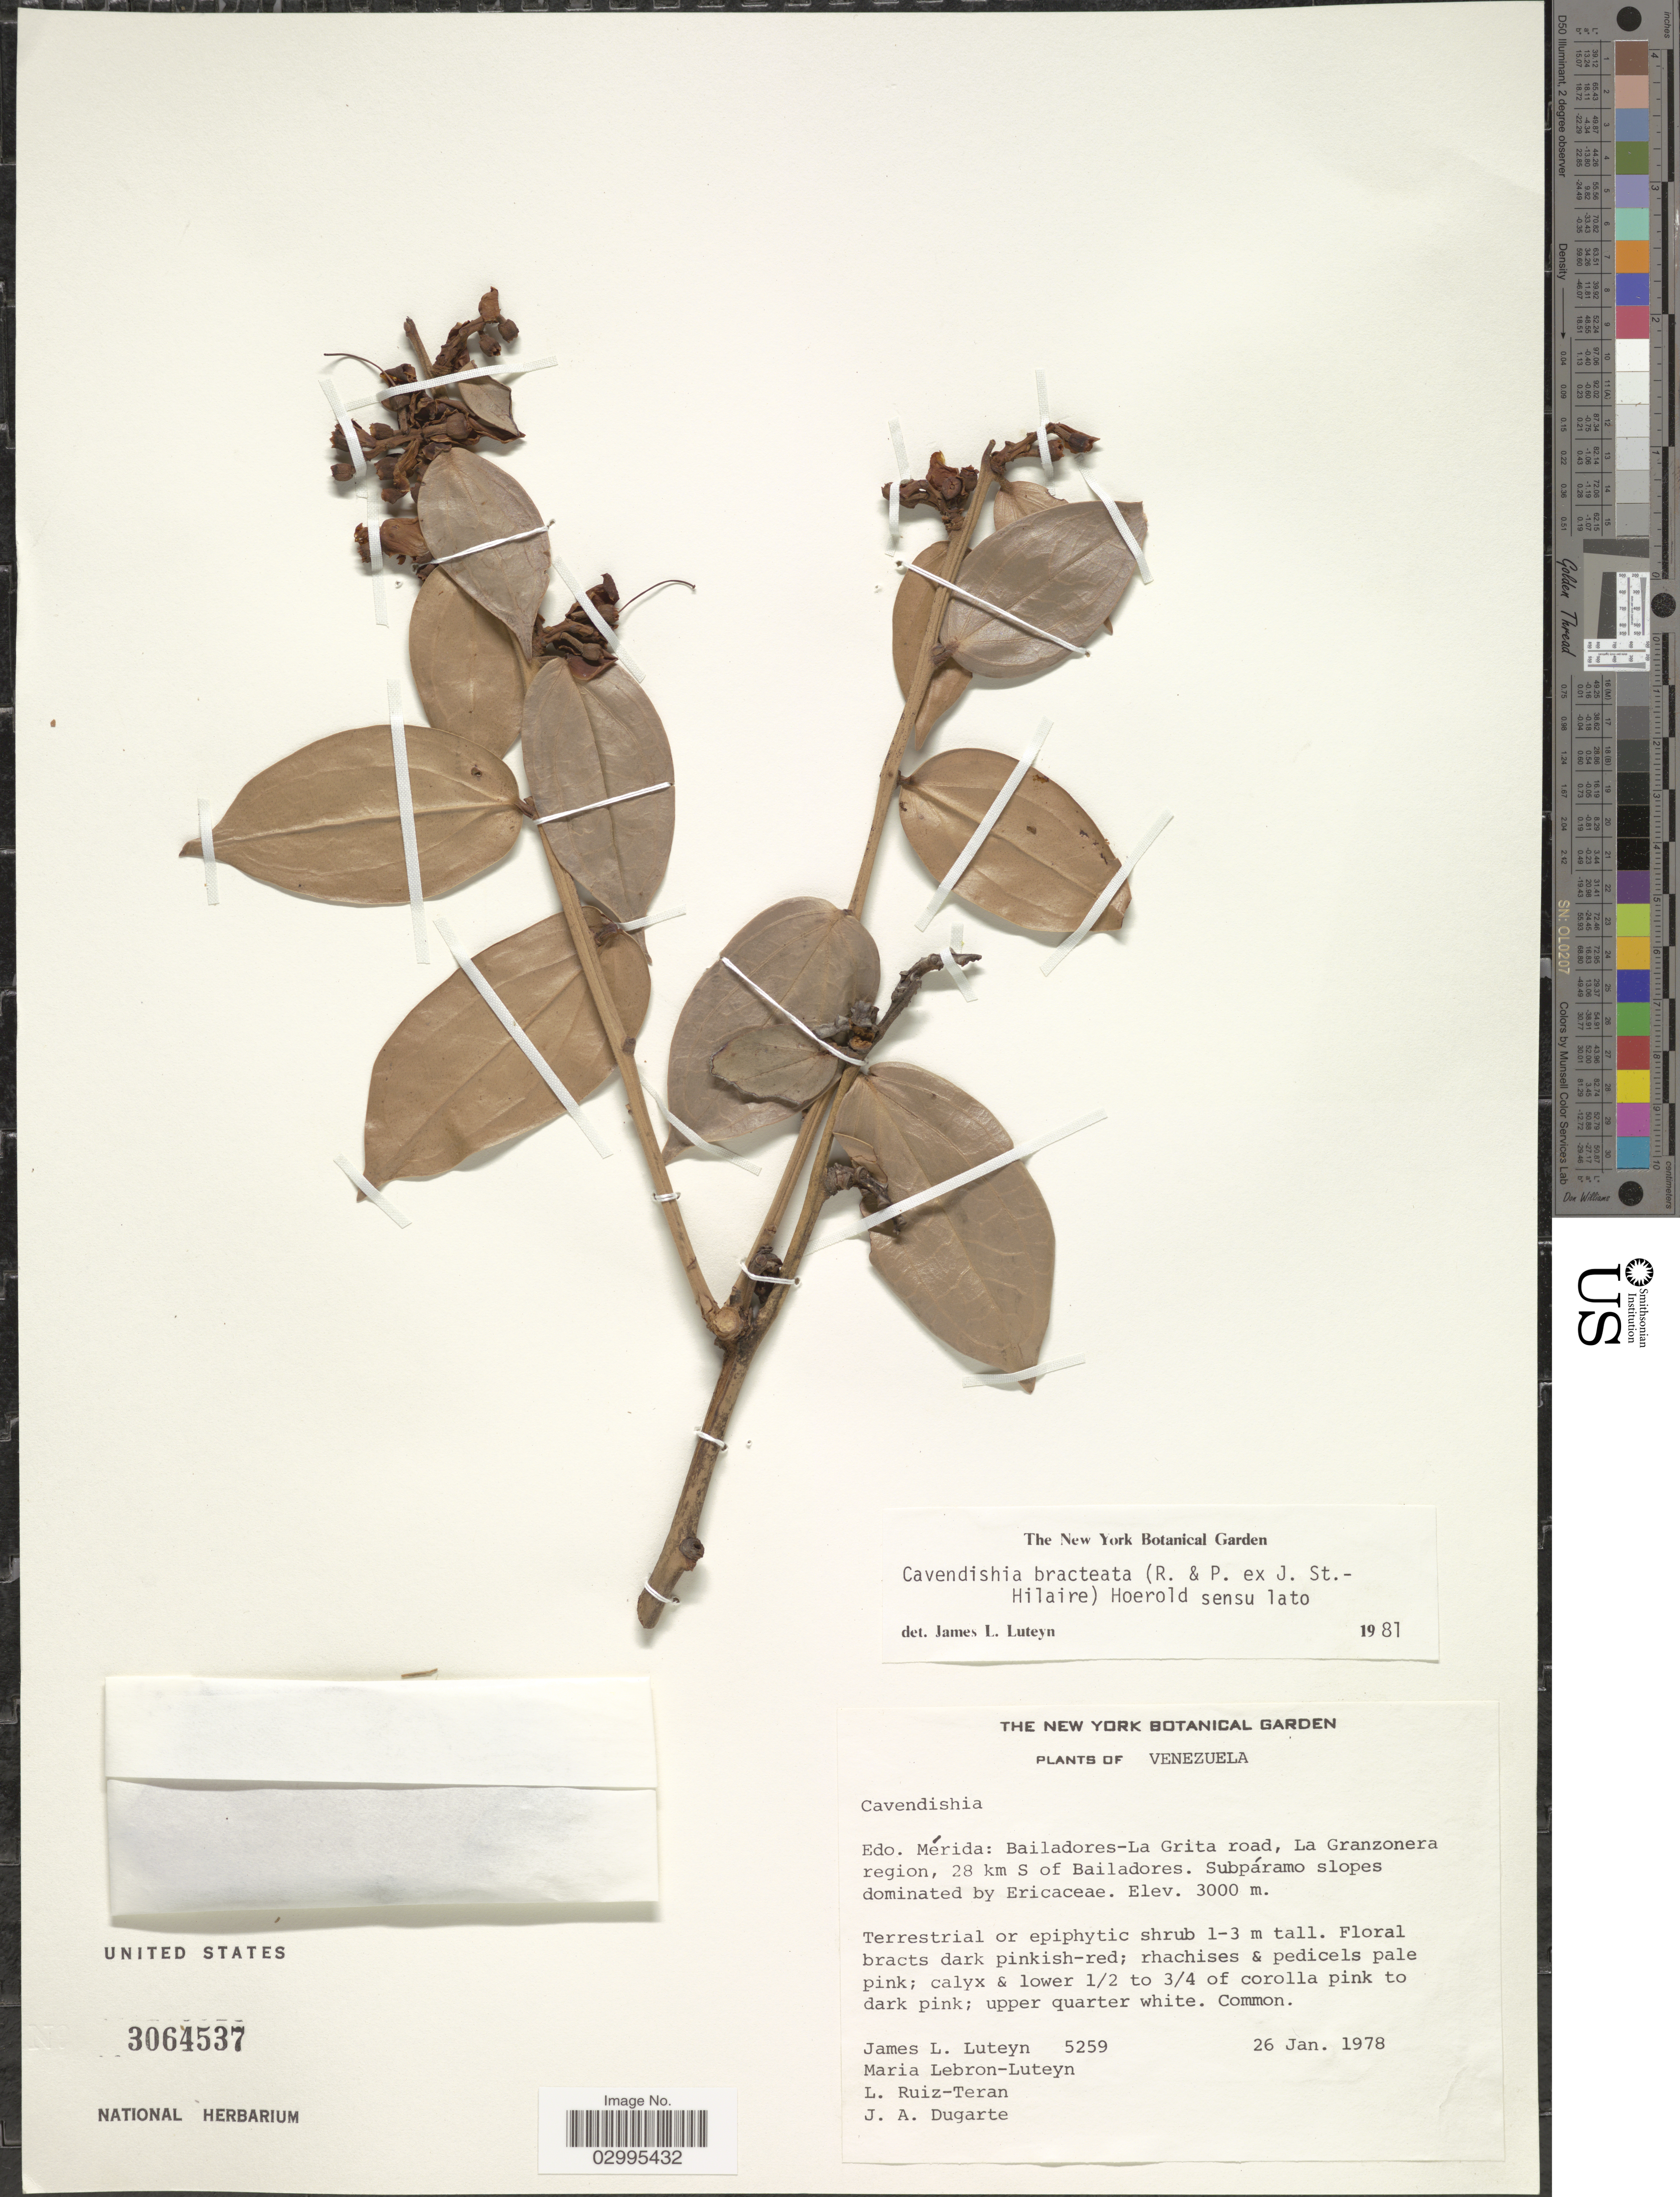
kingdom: Plantae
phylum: Tracheophyta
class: Magnoliopsida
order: Ericales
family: Ericaceae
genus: Cavendishia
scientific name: Cavendishia bracteata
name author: (Ruiz & Pav. ex J. St.-Hil.) Hoerold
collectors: J. Luteyn, M. L. Lebrón-Luteyn, L. E. Ruíz-Terán & J. Dugarte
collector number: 5259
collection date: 1978-01-26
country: Venezuela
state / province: Mérida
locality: Bailadores-la Grita road, La Granzonera region, 28 km S of Bailadores.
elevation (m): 3000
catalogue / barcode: US 3064537